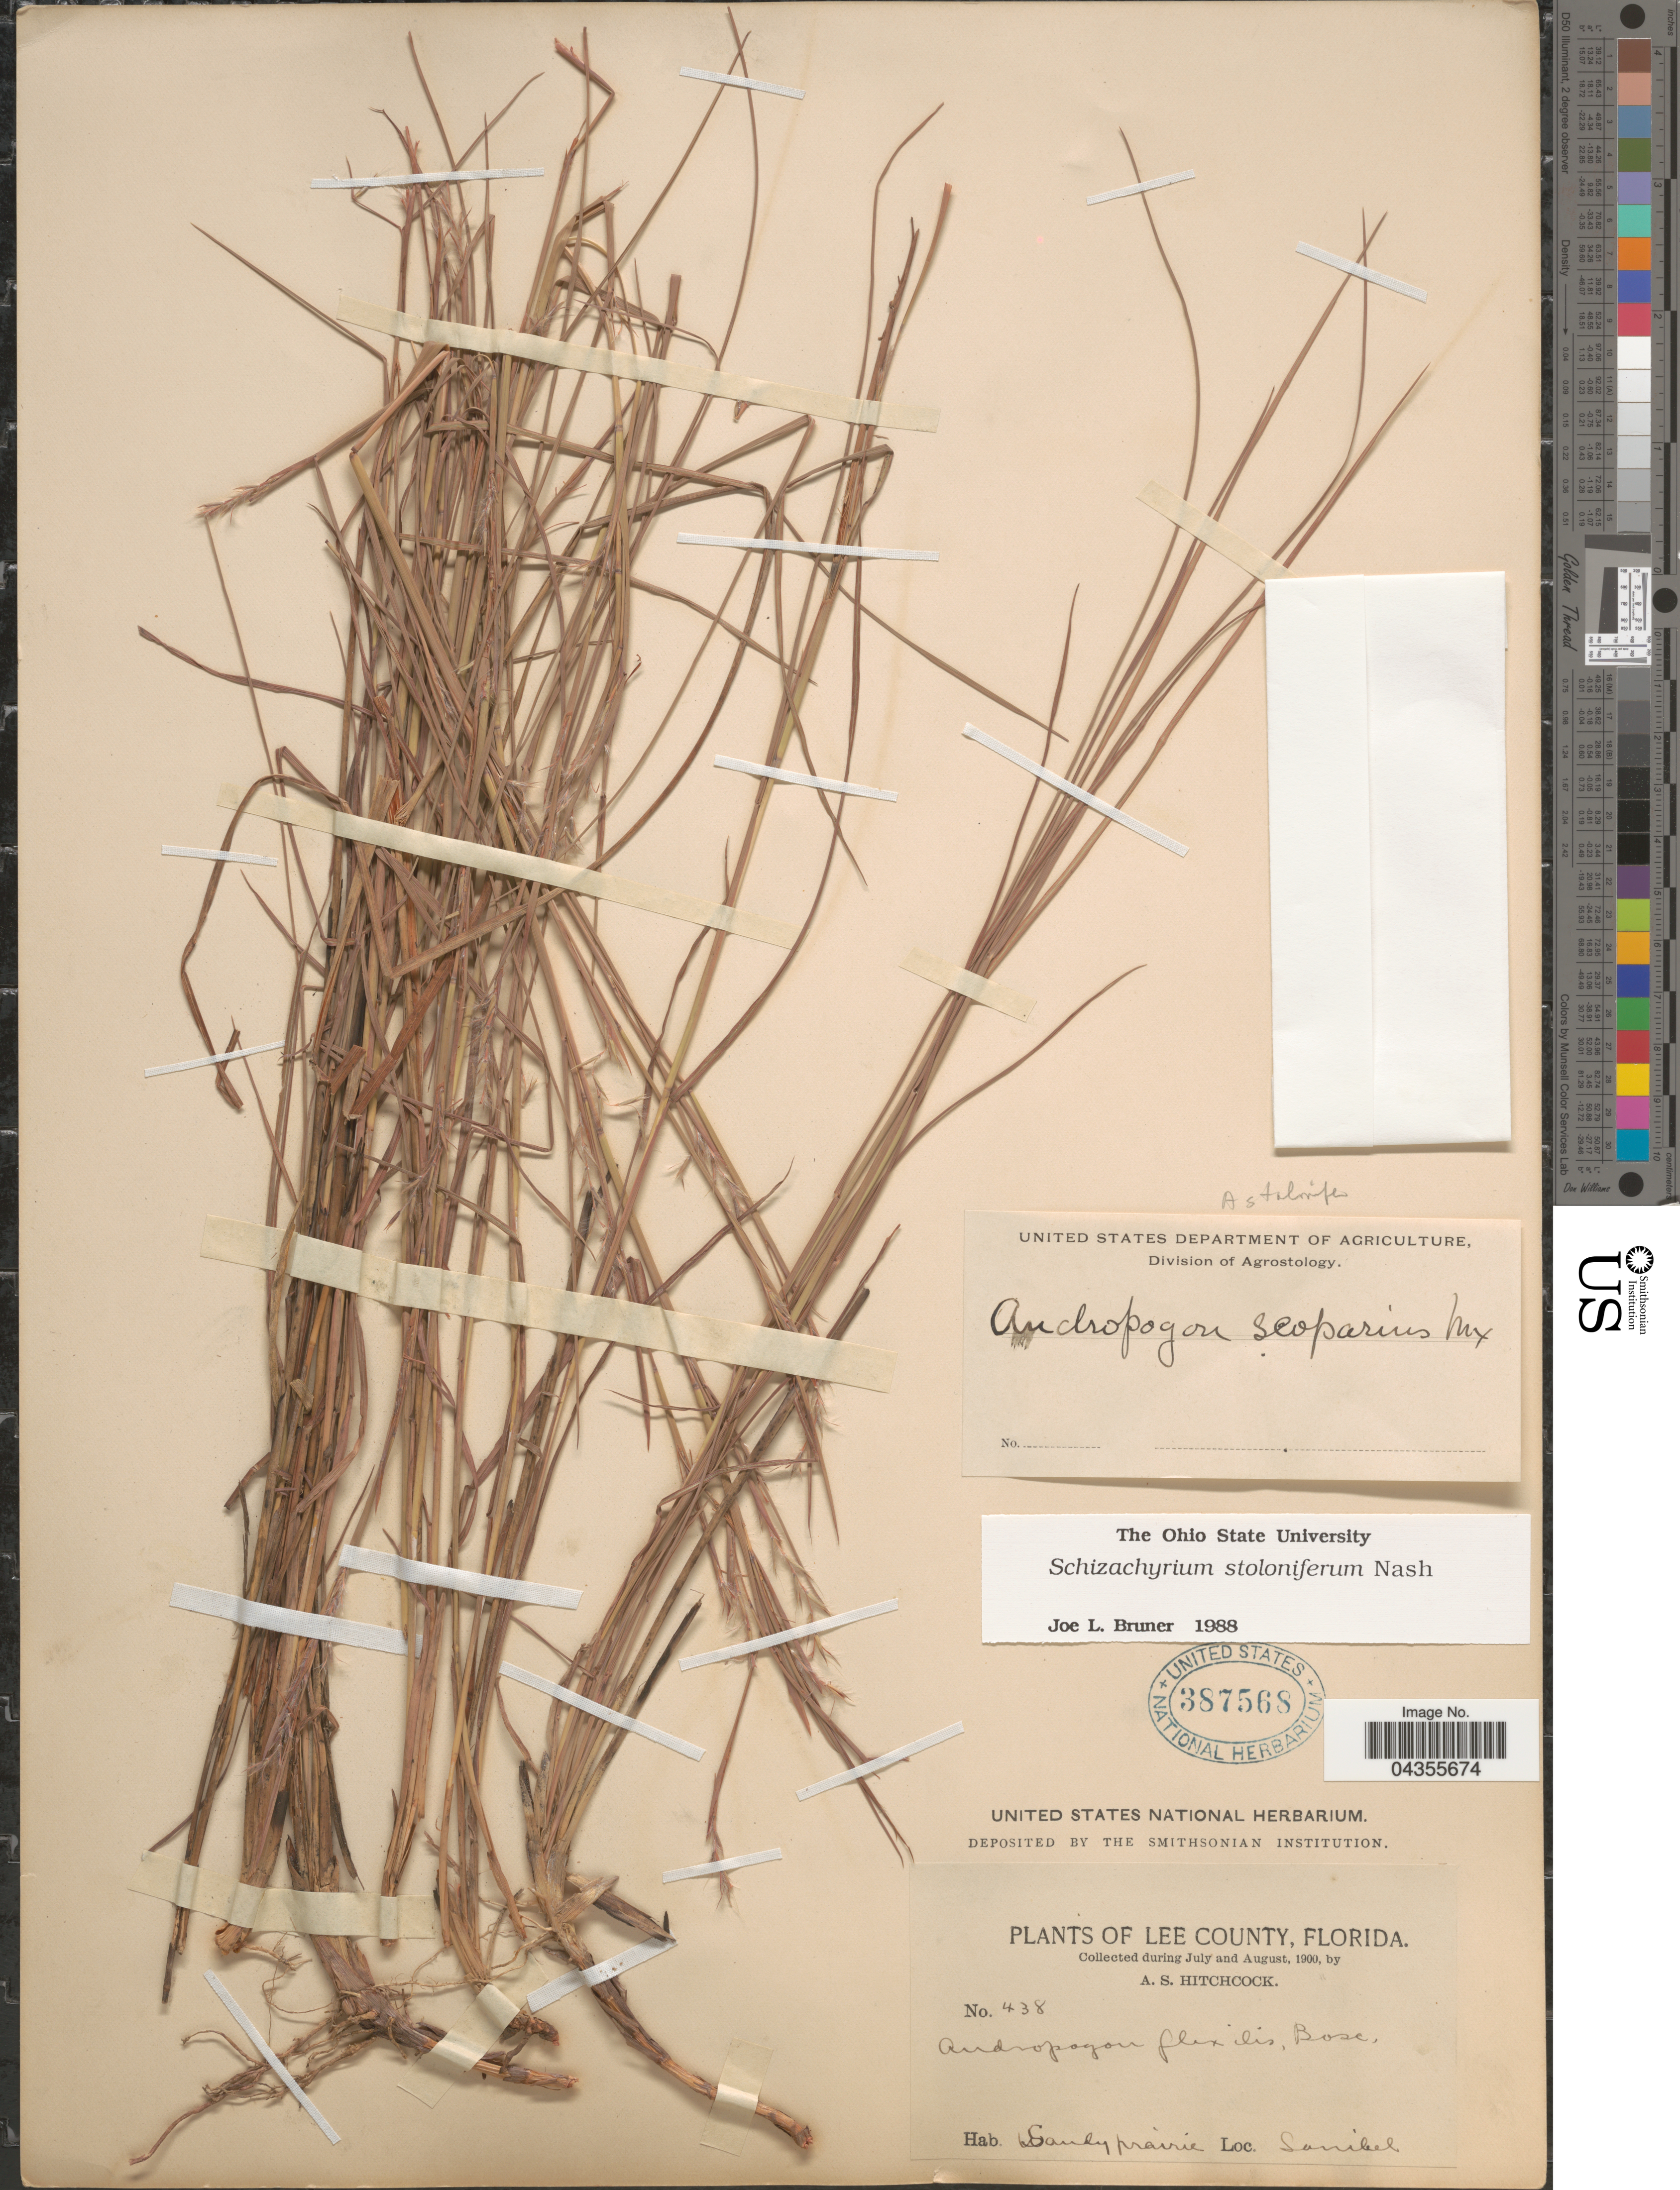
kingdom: Plantae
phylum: Tracheophyta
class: Liliopsida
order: Poales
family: Poaceae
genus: Schizachyrium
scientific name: Schizachyrium scoparium var. stoloniferum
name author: (Nash) Wipff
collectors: A. S. Hitchcock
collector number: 438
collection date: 1900-07/1900-08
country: United States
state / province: Florida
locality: Lee County. Sandy prairie. Sanibel.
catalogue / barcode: US 387568